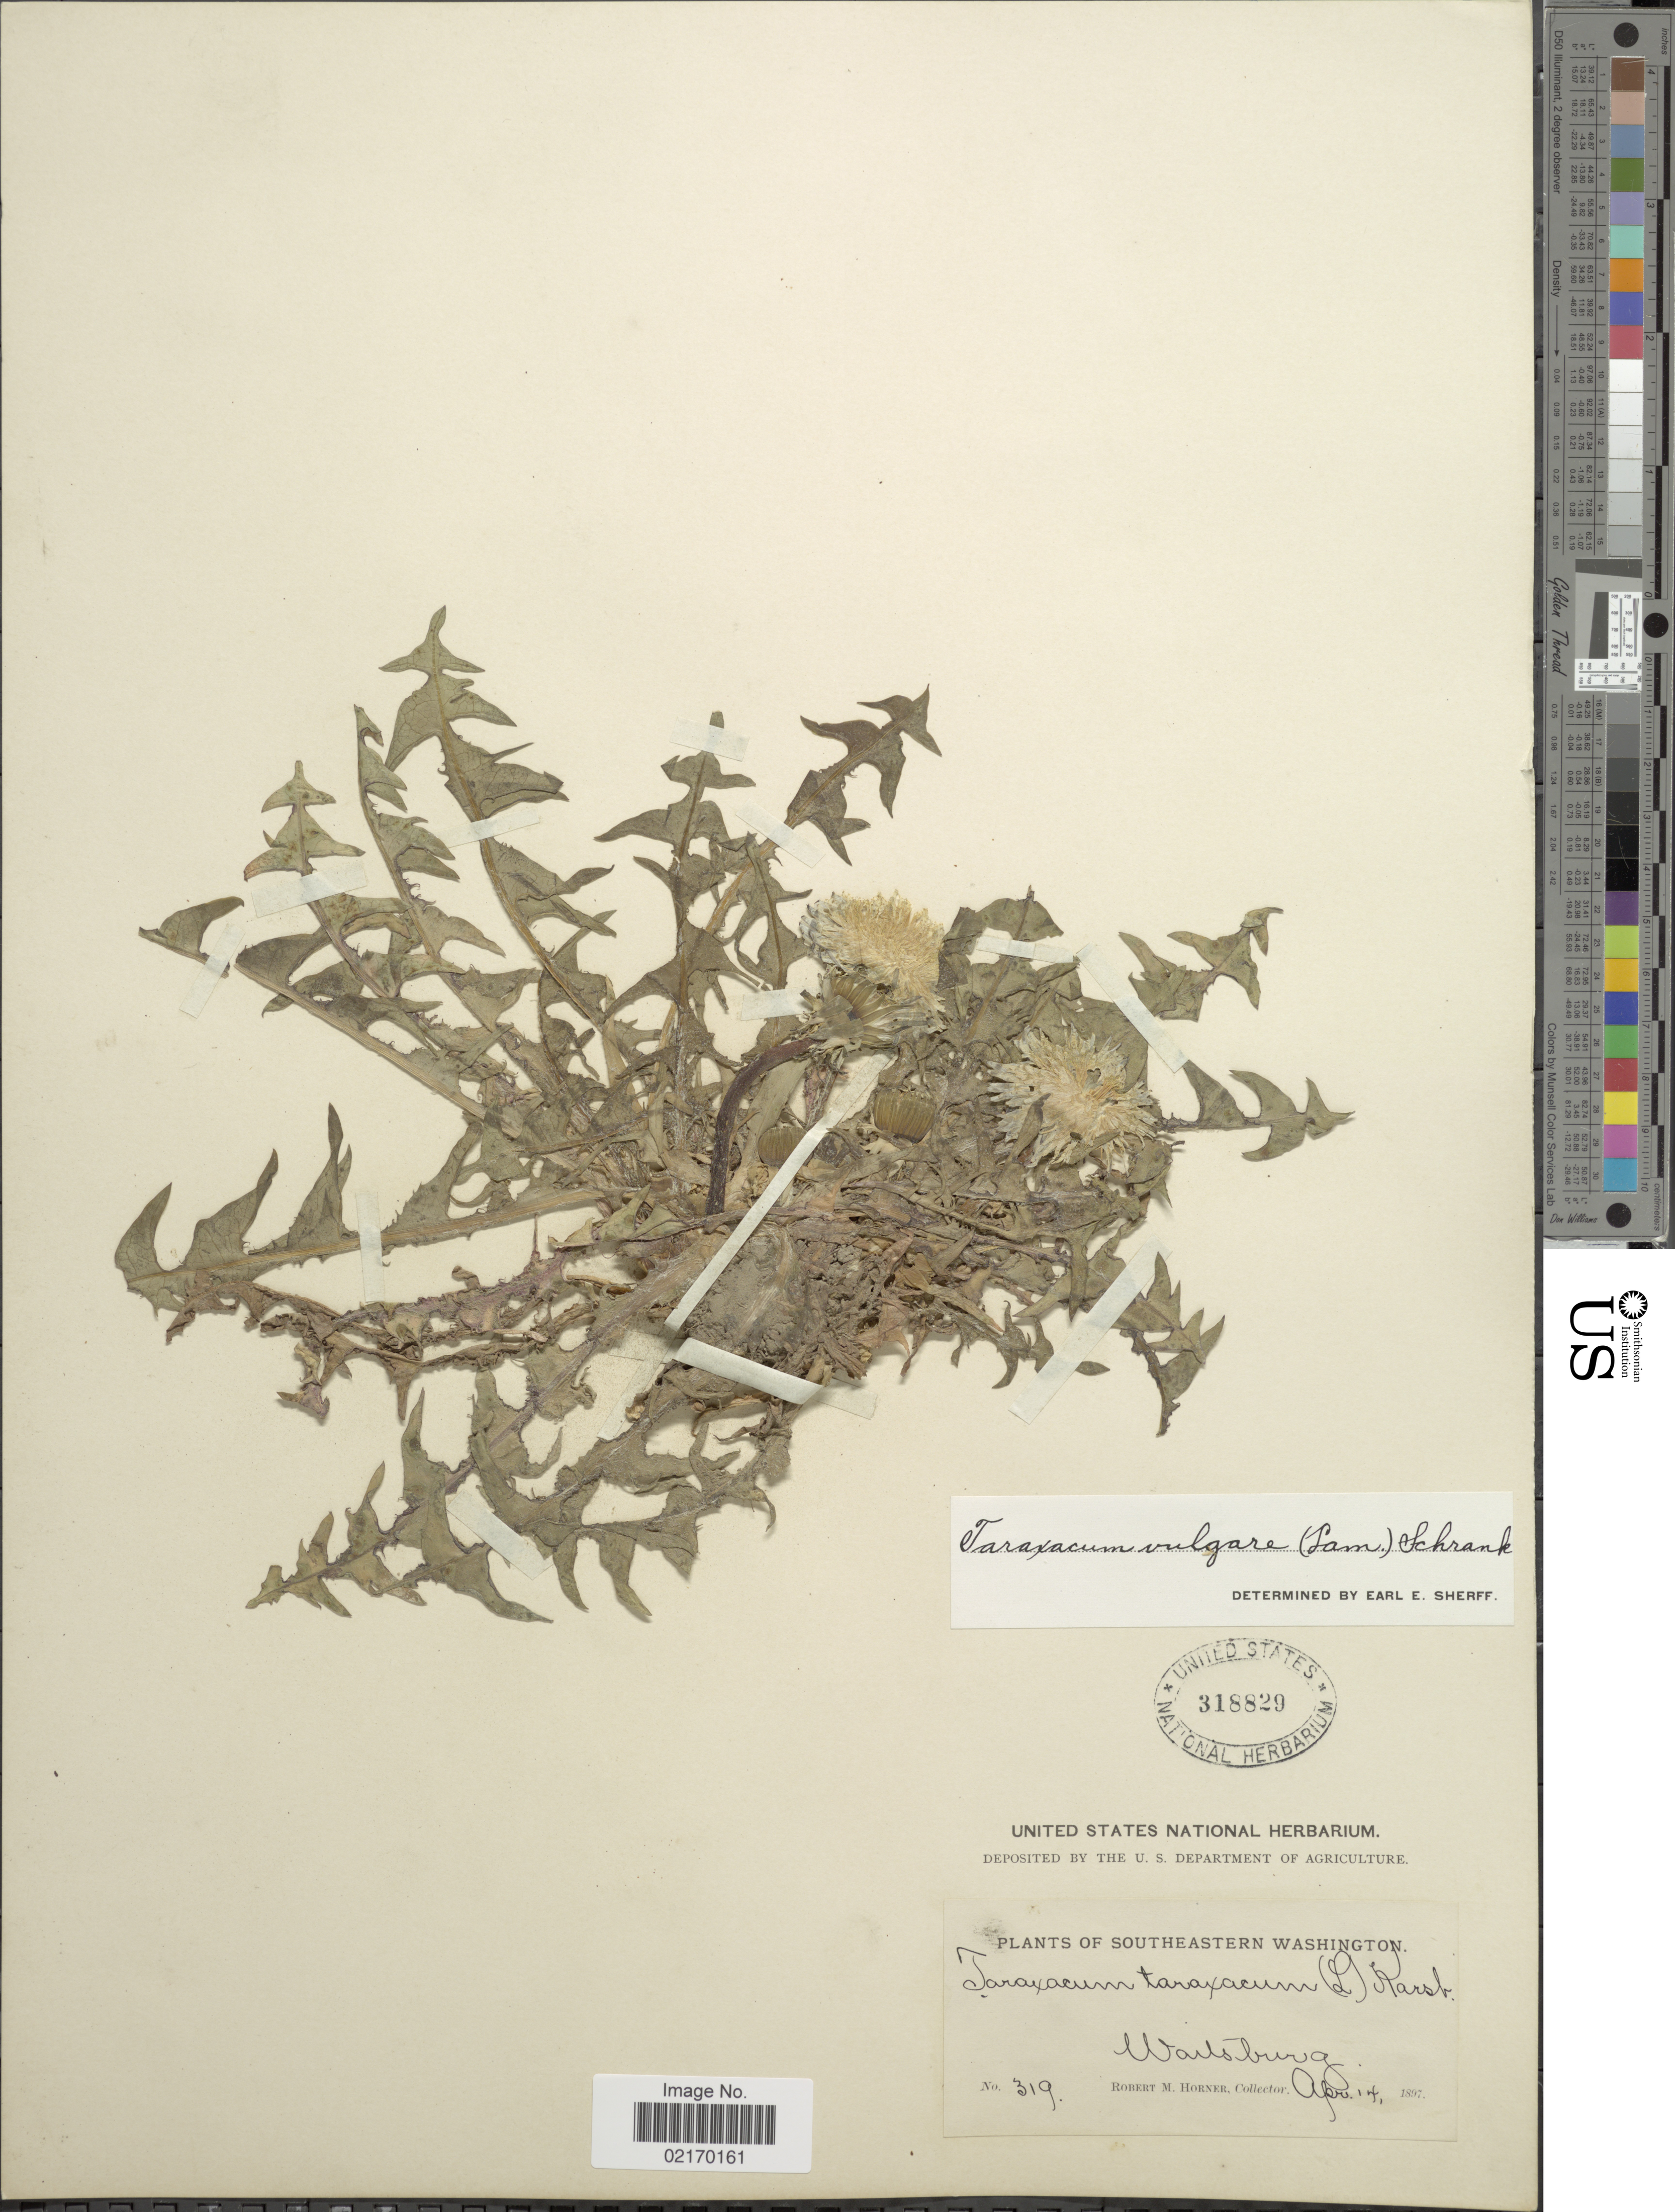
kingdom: Plantae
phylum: Tracheophyta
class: Magnoliopsida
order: Asterales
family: Asteraceae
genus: Taraxacum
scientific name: Taraxacum officinale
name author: G.H. Weber ex F.H. Wigg.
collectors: R. Horner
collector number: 319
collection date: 1897-04-14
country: United States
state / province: Washington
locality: Southeastern Washington, Wartsburg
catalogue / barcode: US 318829